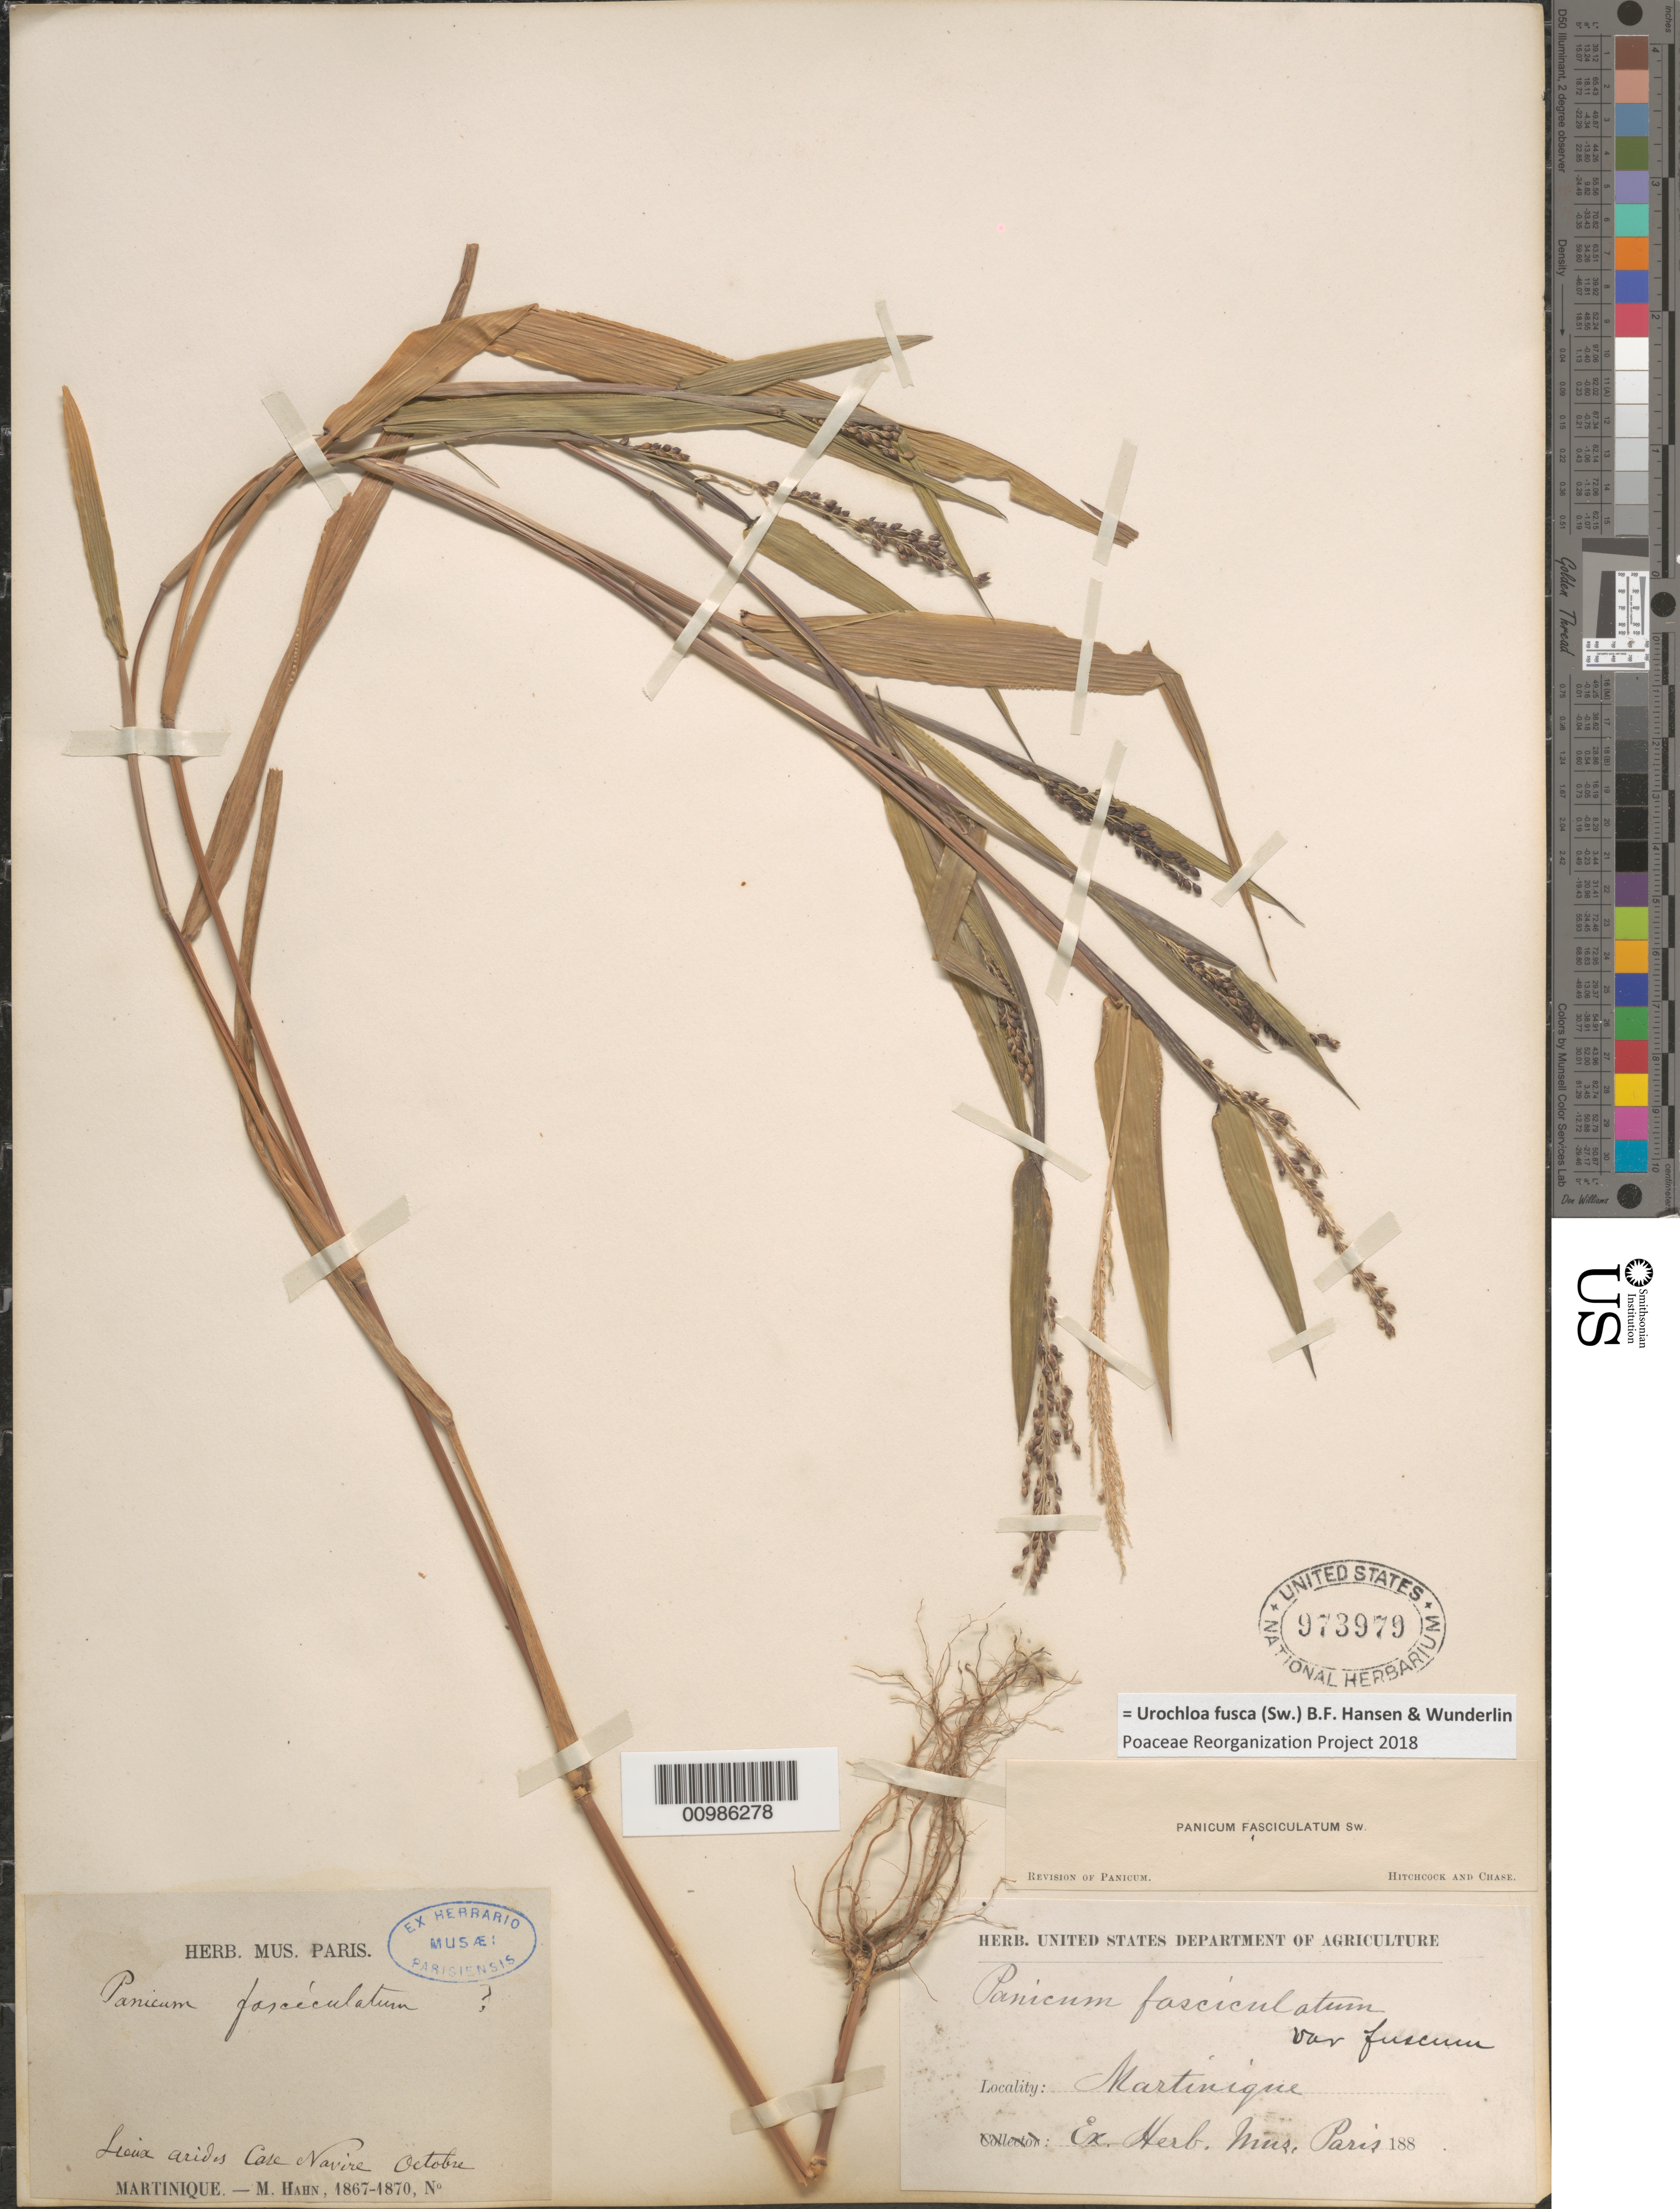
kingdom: Plantae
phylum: Tracheophyta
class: Liliopsida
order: Poales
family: Poaceae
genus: Brachiaria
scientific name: Brachiaria fasciculata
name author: (Sw.) Parodi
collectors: M. Hahn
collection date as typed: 1867 to -- --- 1870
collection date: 1867/1870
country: Martinique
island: Martinique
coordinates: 0 N, 0 E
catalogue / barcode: US 973979